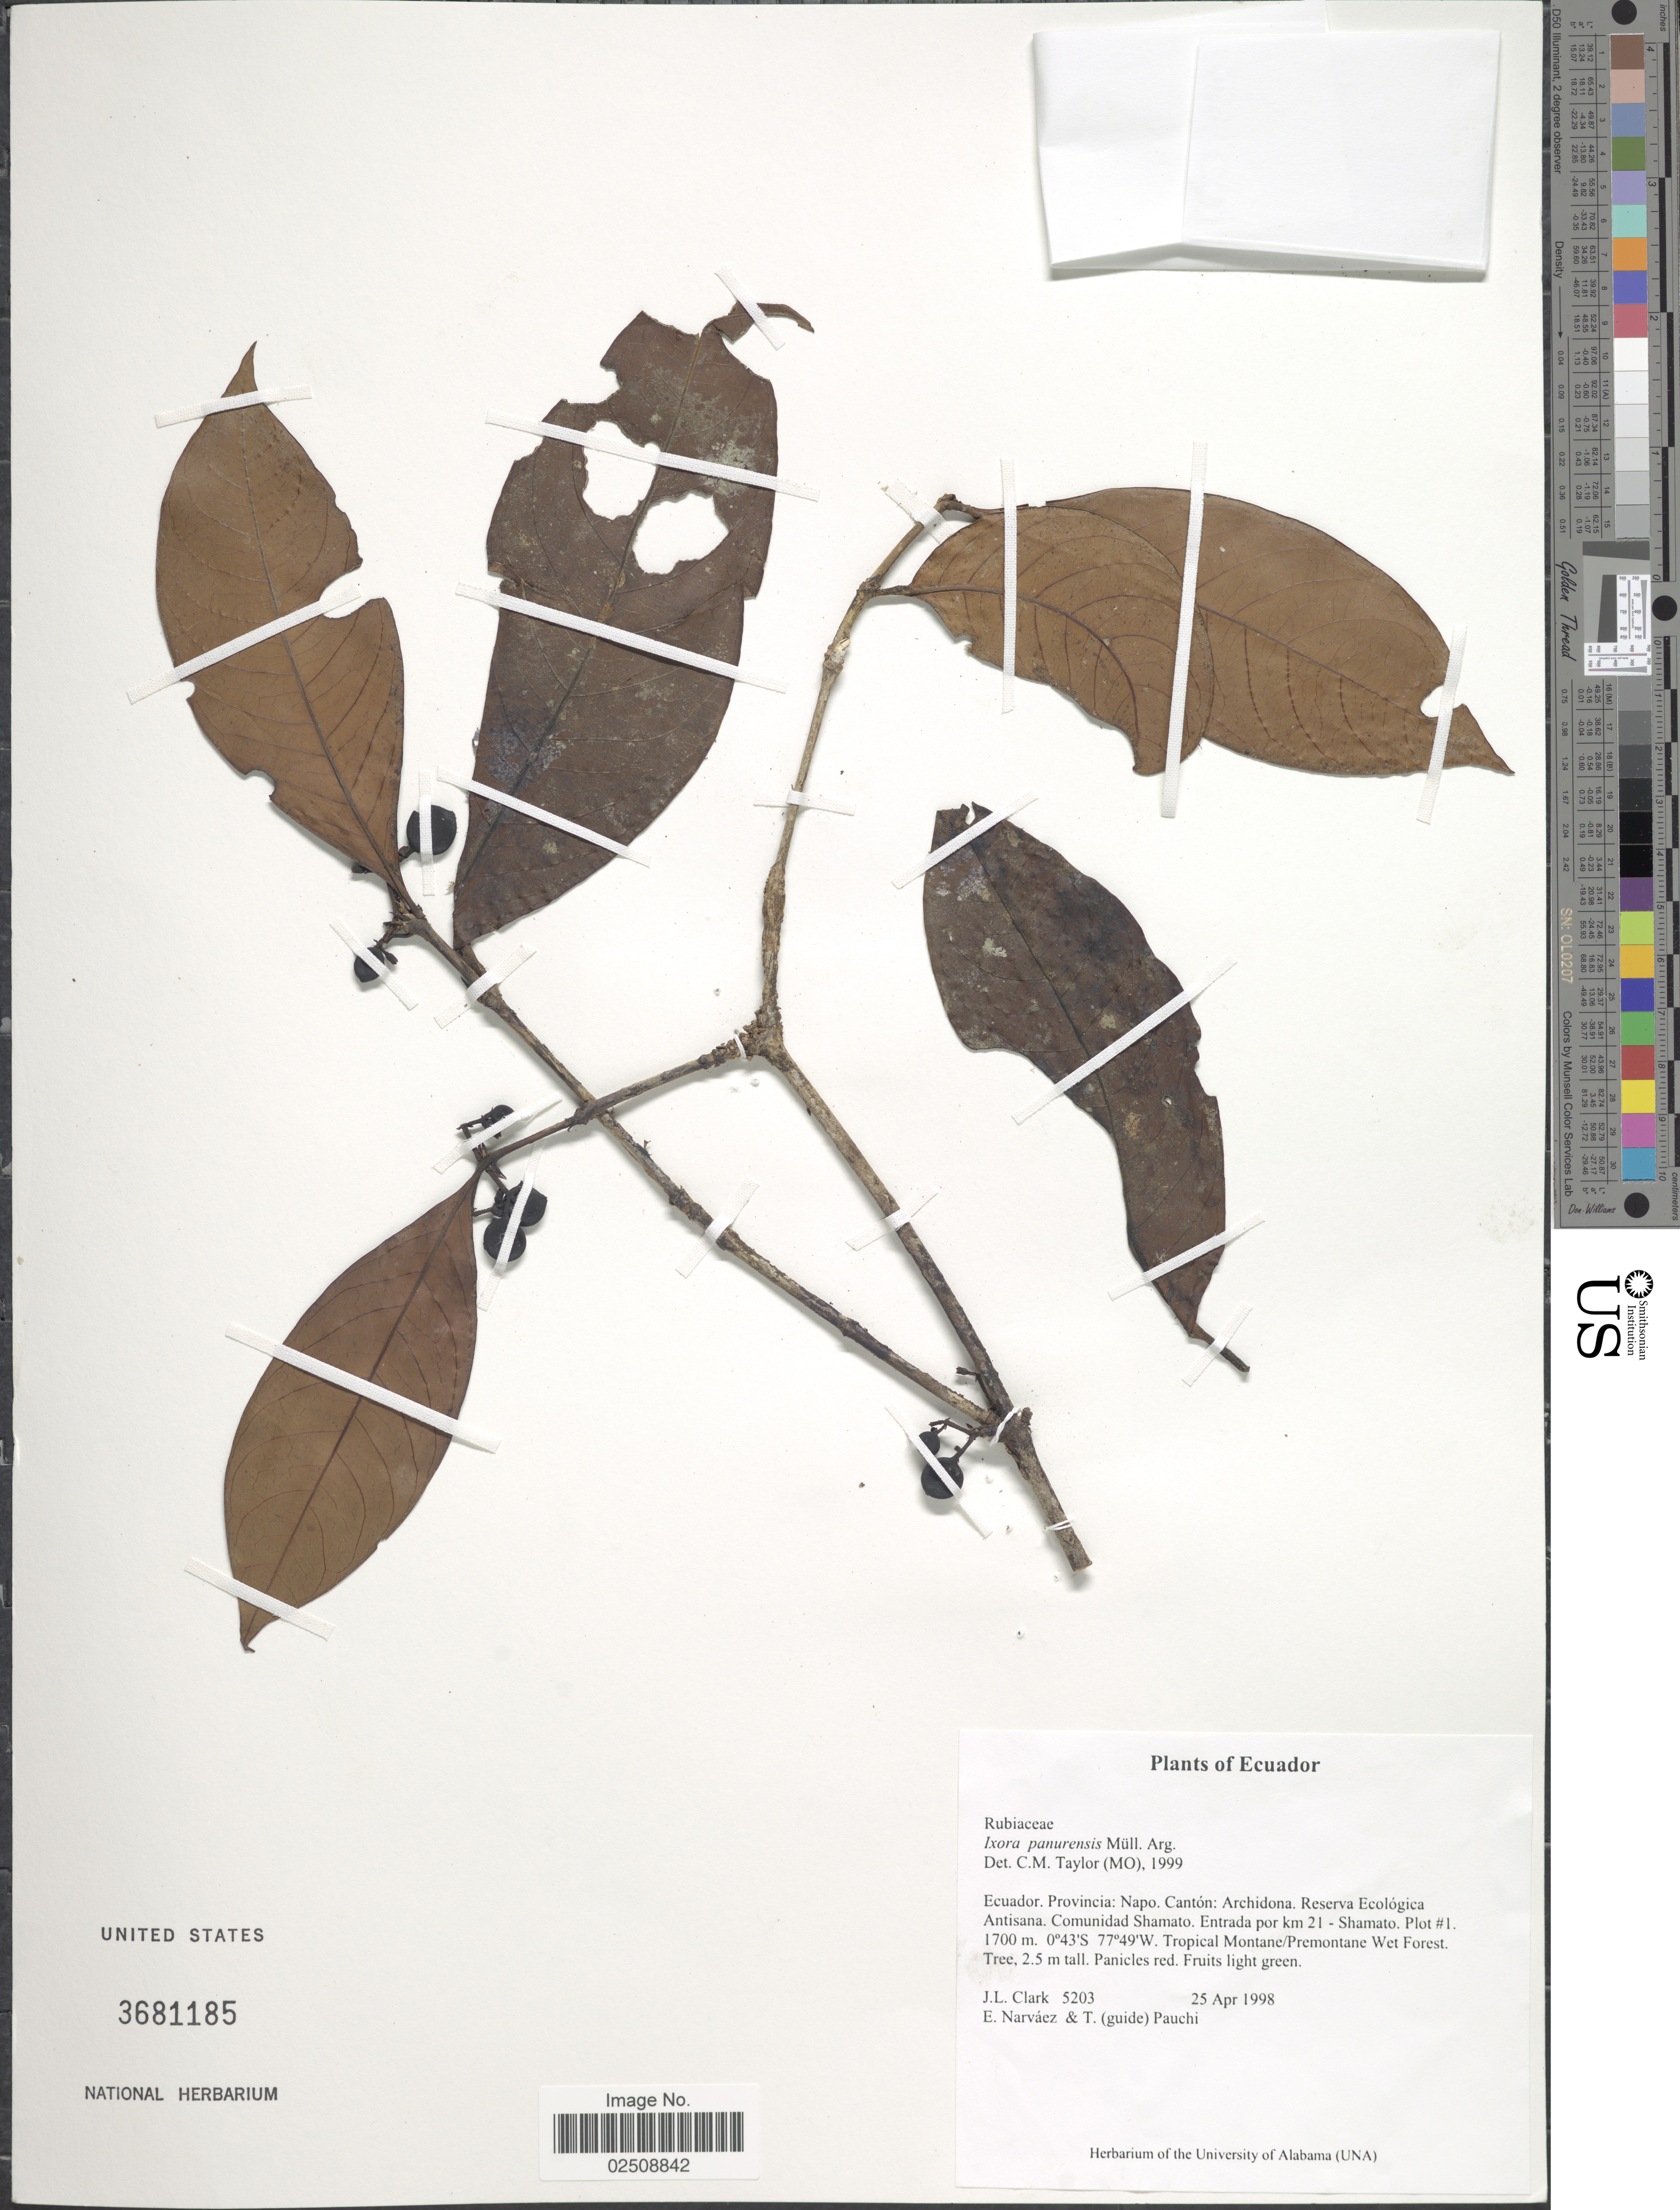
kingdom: Plantae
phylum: Tracheophyta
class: Magnoliopsida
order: Gentianales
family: Rubiaceae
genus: Ixora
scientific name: Ixora panurensis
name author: Müll. Arg.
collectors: J. L. Clark, E. Narváez & T. Pauchi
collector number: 5203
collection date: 1998-04-25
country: Ecuador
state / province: Napo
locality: Ecuador. Provincia: Napo. Canton: Archidona, Reserva Ecologica Antisana. Comunidad Shamato. Entrada por km 21 - Shamato. Plot # 1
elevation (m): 1700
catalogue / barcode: US 3681185